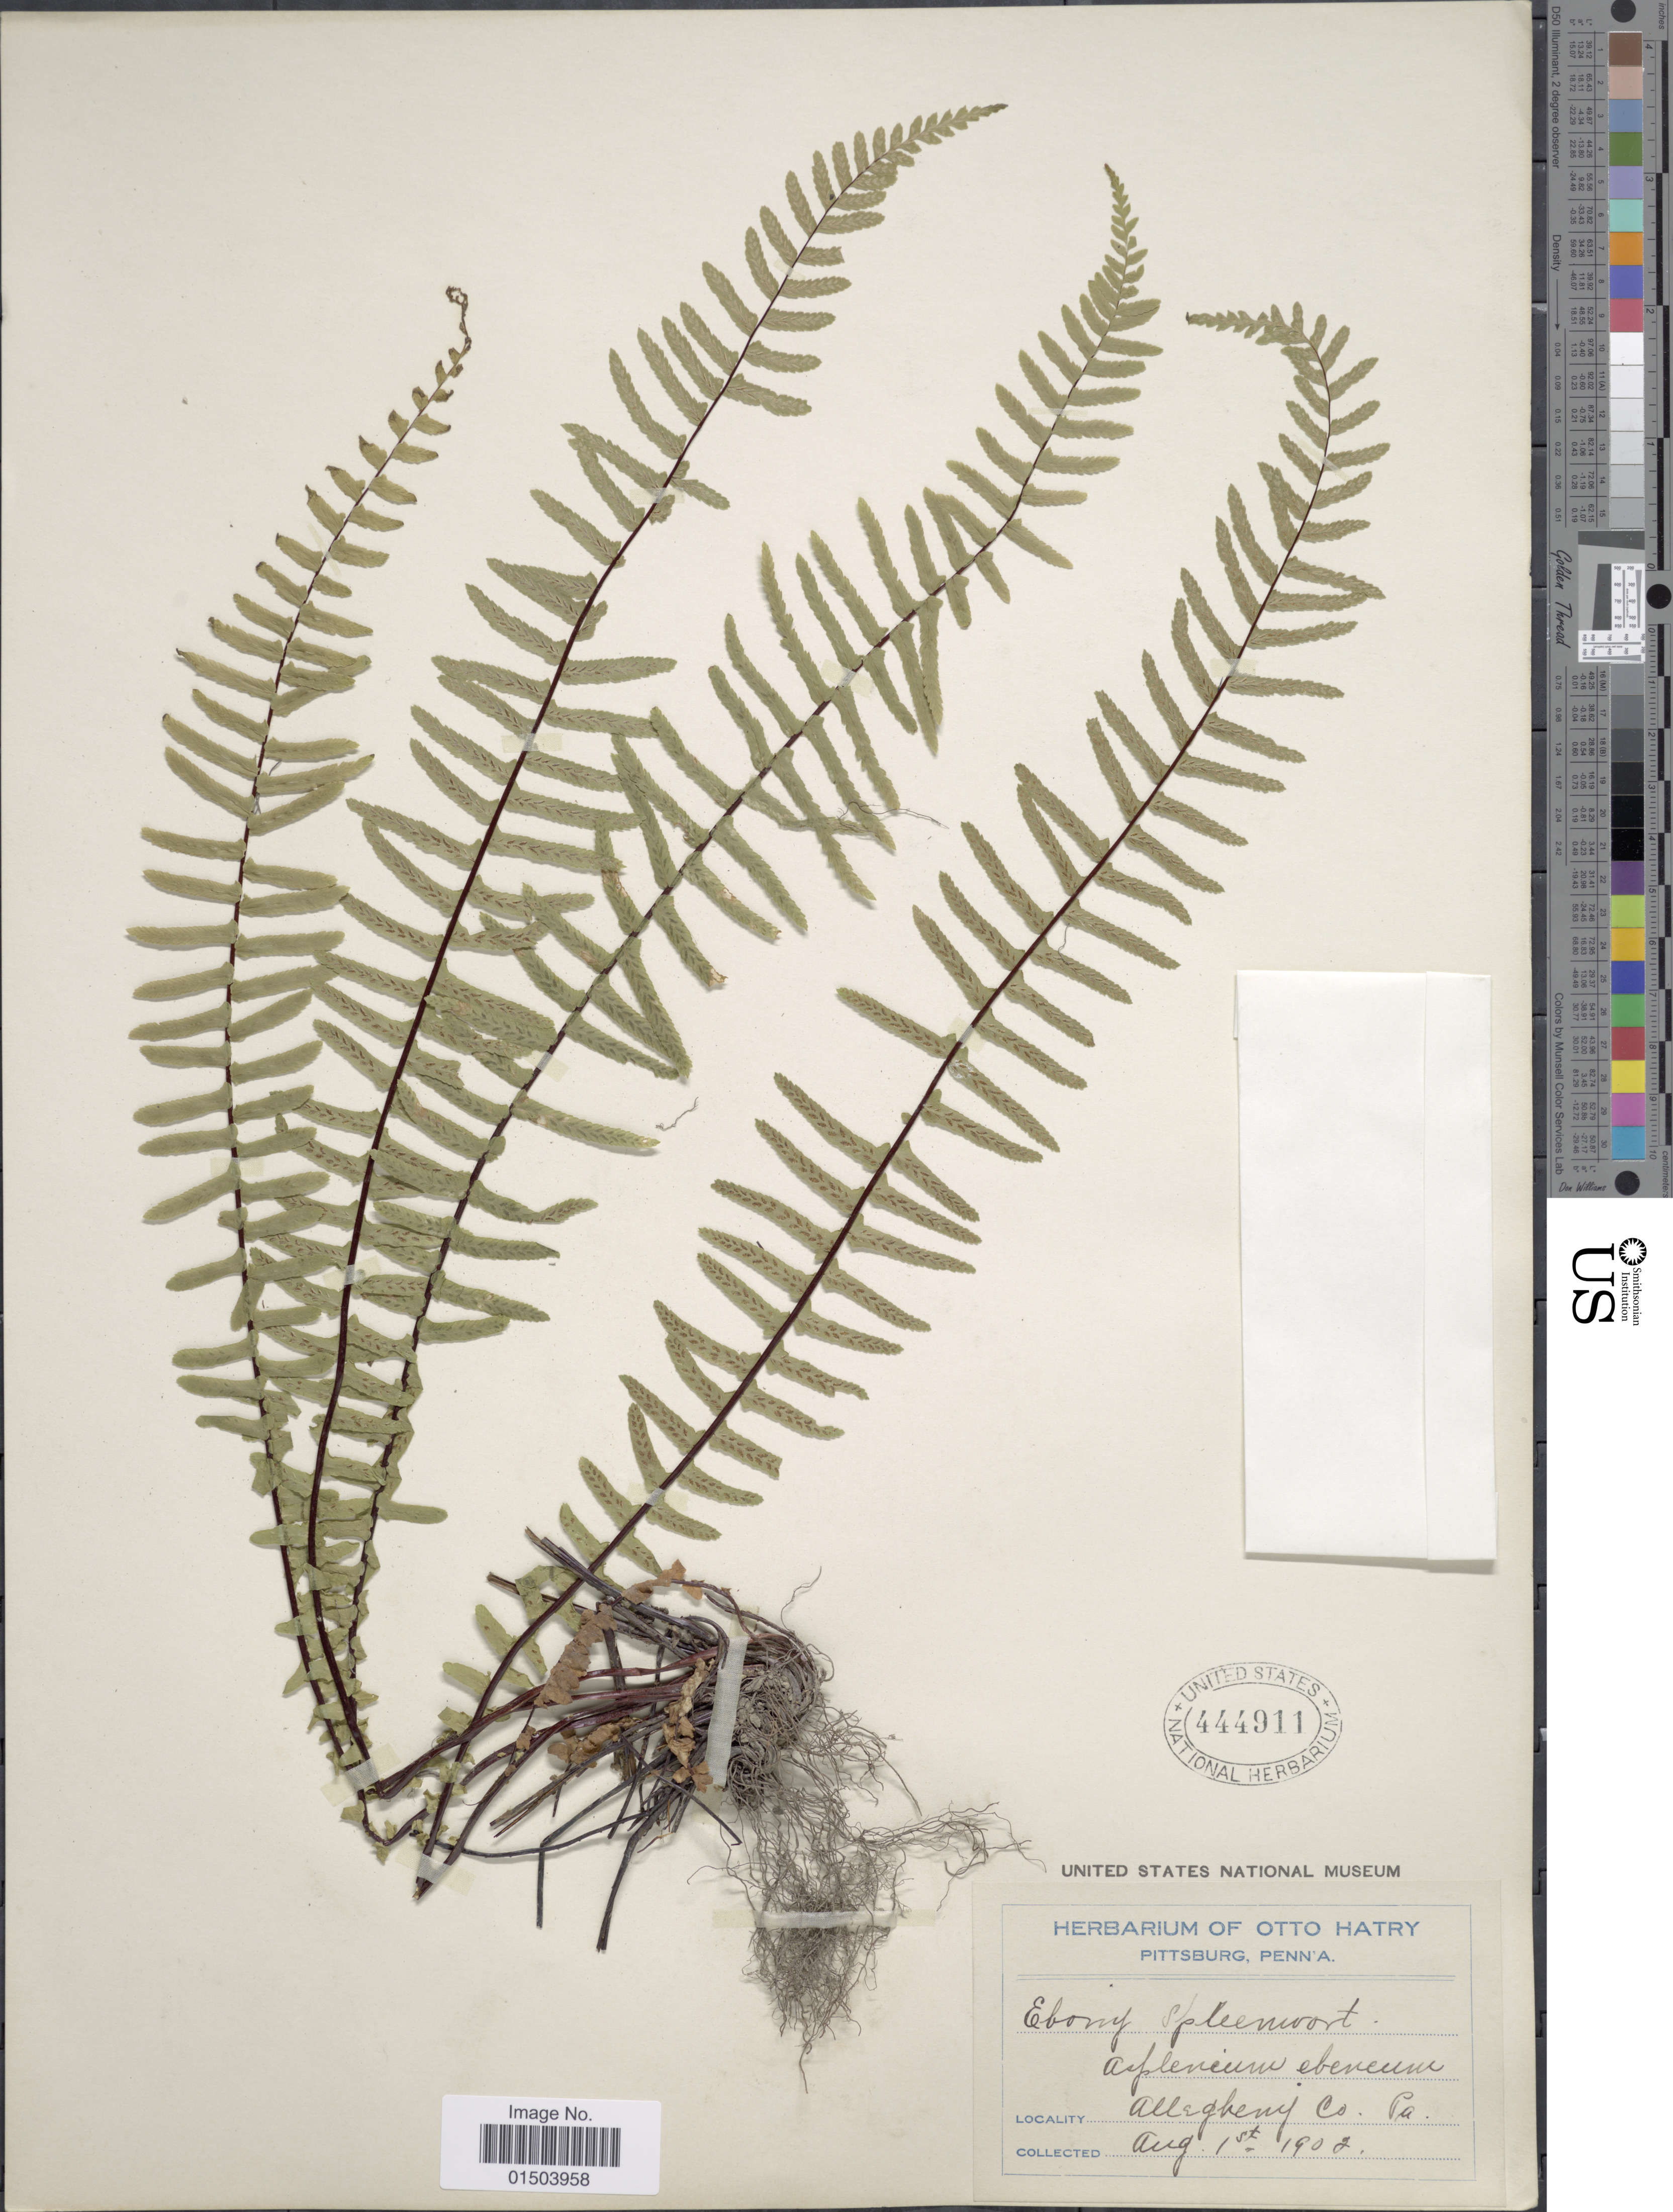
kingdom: Plantae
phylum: Tracheophyta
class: Polypodiopsida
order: Polypodiales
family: Aspleniaceae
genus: Asplenium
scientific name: Asplenium platyneuron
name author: (L.) Britton, Stearns & Poggenb.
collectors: ex herb. Otto Hatry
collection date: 1902-08-01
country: United States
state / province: Pennsylvania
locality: Allegheny Co.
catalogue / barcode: US 444911